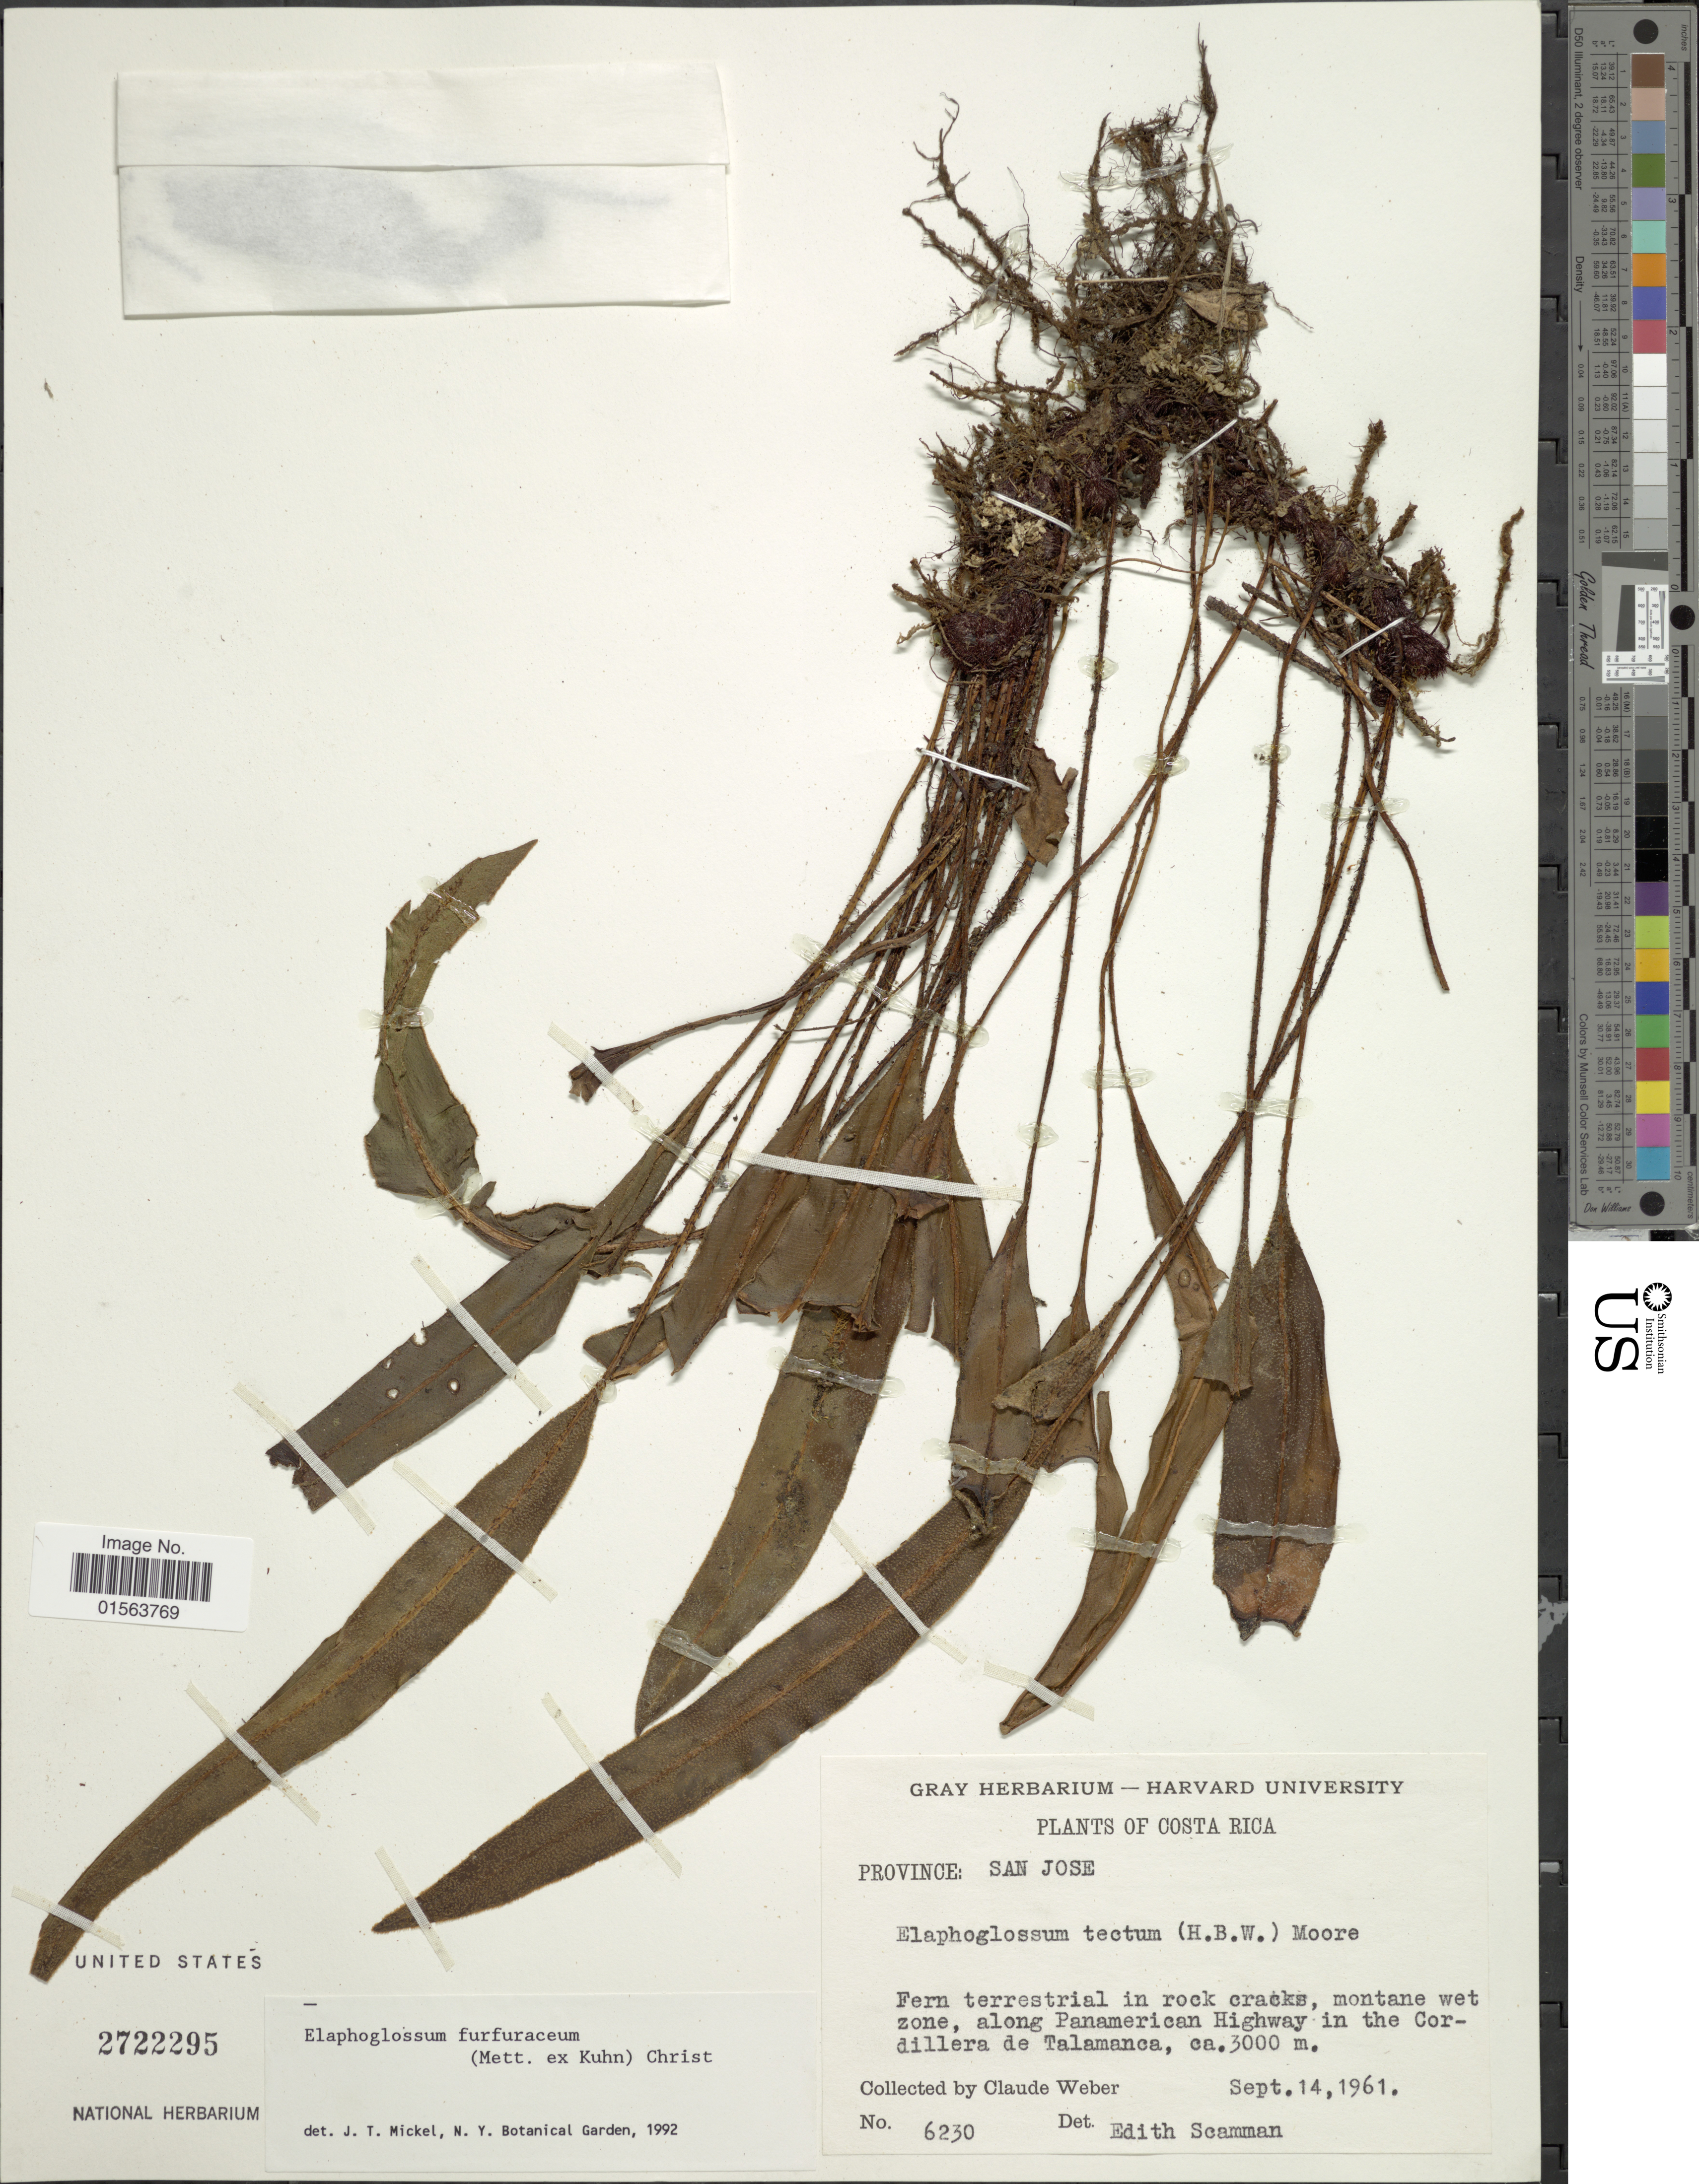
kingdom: Plantae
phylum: Tracheophyta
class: Polypodiopsida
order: Polypodiales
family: Dryopteridaceae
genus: Elaphoglossum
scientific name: Elaphoglossum furfuraceum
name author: (Mett. ex Kuhn) Christ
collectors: C. I. Weber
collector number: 6230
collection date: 1961-09-14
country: Costa Rica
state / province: San José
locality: Province San Jose, along Panamerican Highway in the Cordillera de Talamanca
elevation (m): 3000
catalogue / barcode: US 2722295